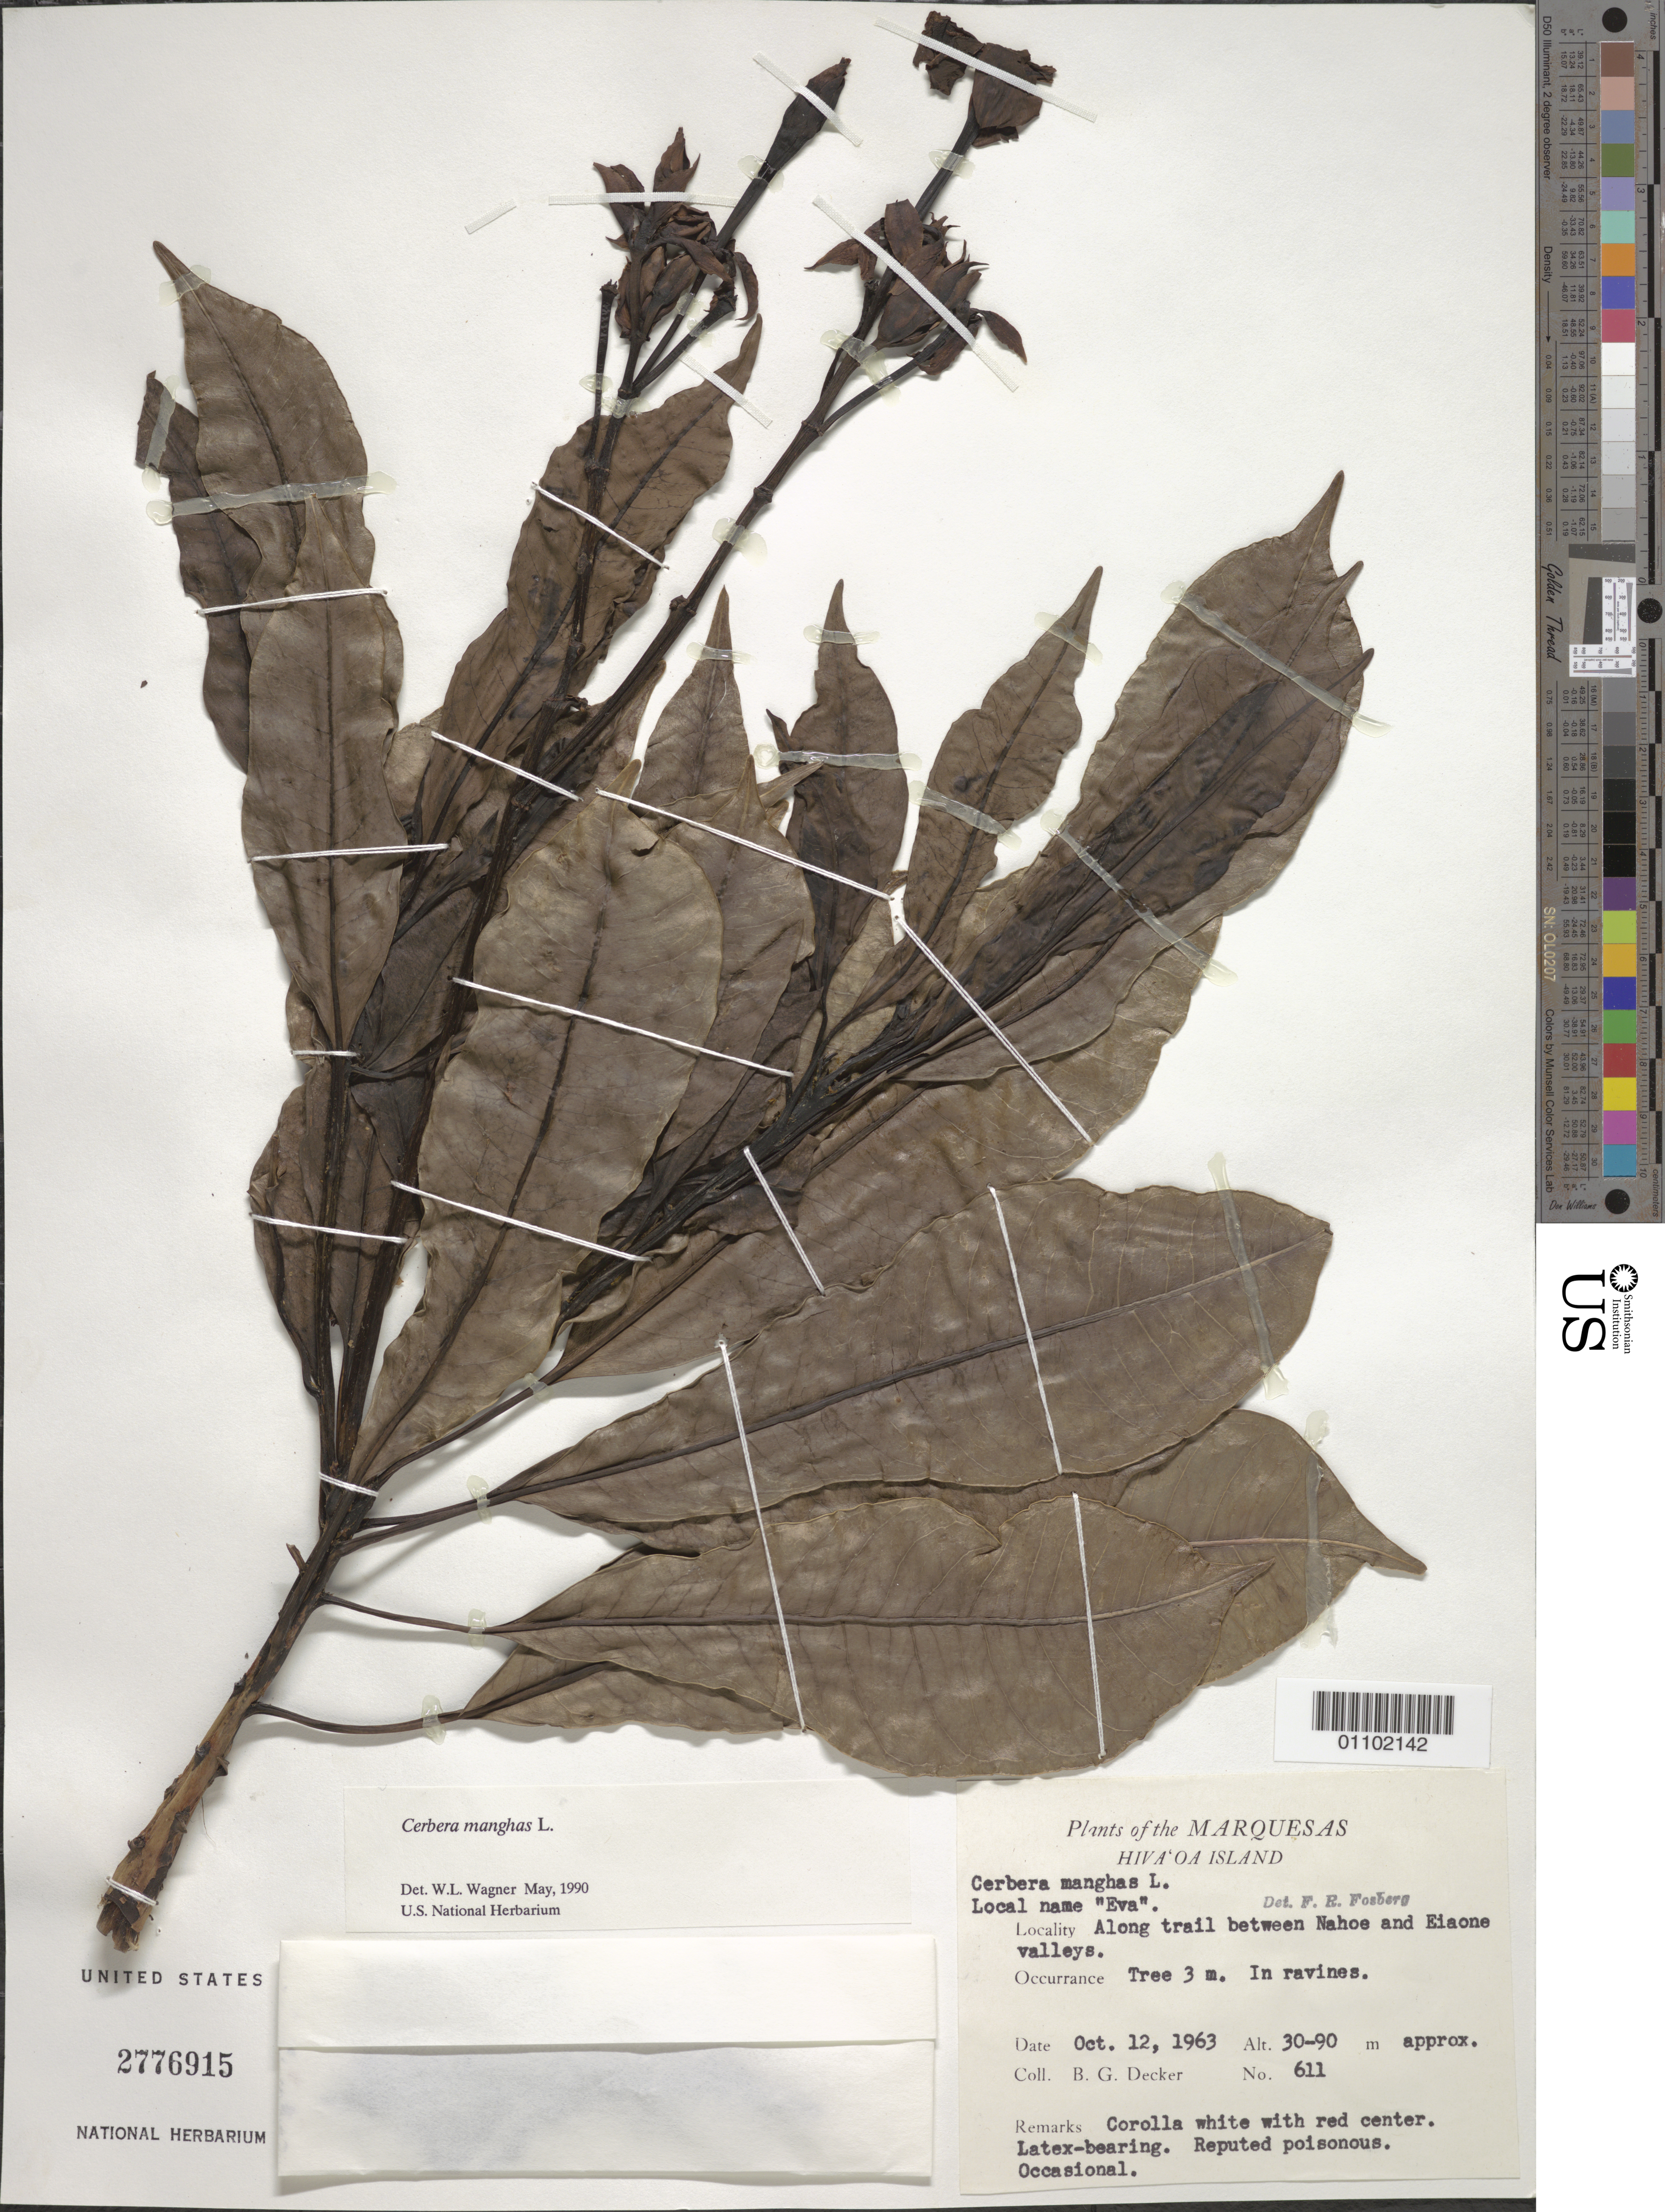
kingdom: Plantae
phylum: Tracheophyta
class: Magnoliopsida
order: Gentianales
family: Apocynaceae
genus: Cerbera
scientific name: Cerbera manghas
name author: L.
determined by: Wagner, W. L., (BOT), Smithsonian Institution - National Museum of Natural History (UNITED STATES)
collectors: B. G. Decker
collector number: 611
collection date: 1963-10-12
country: French Polynesia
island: Hiva Oa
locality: along trail between Nahoe and Eiaone valleys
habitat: In ravines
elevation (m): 30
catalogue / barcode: US 2776915